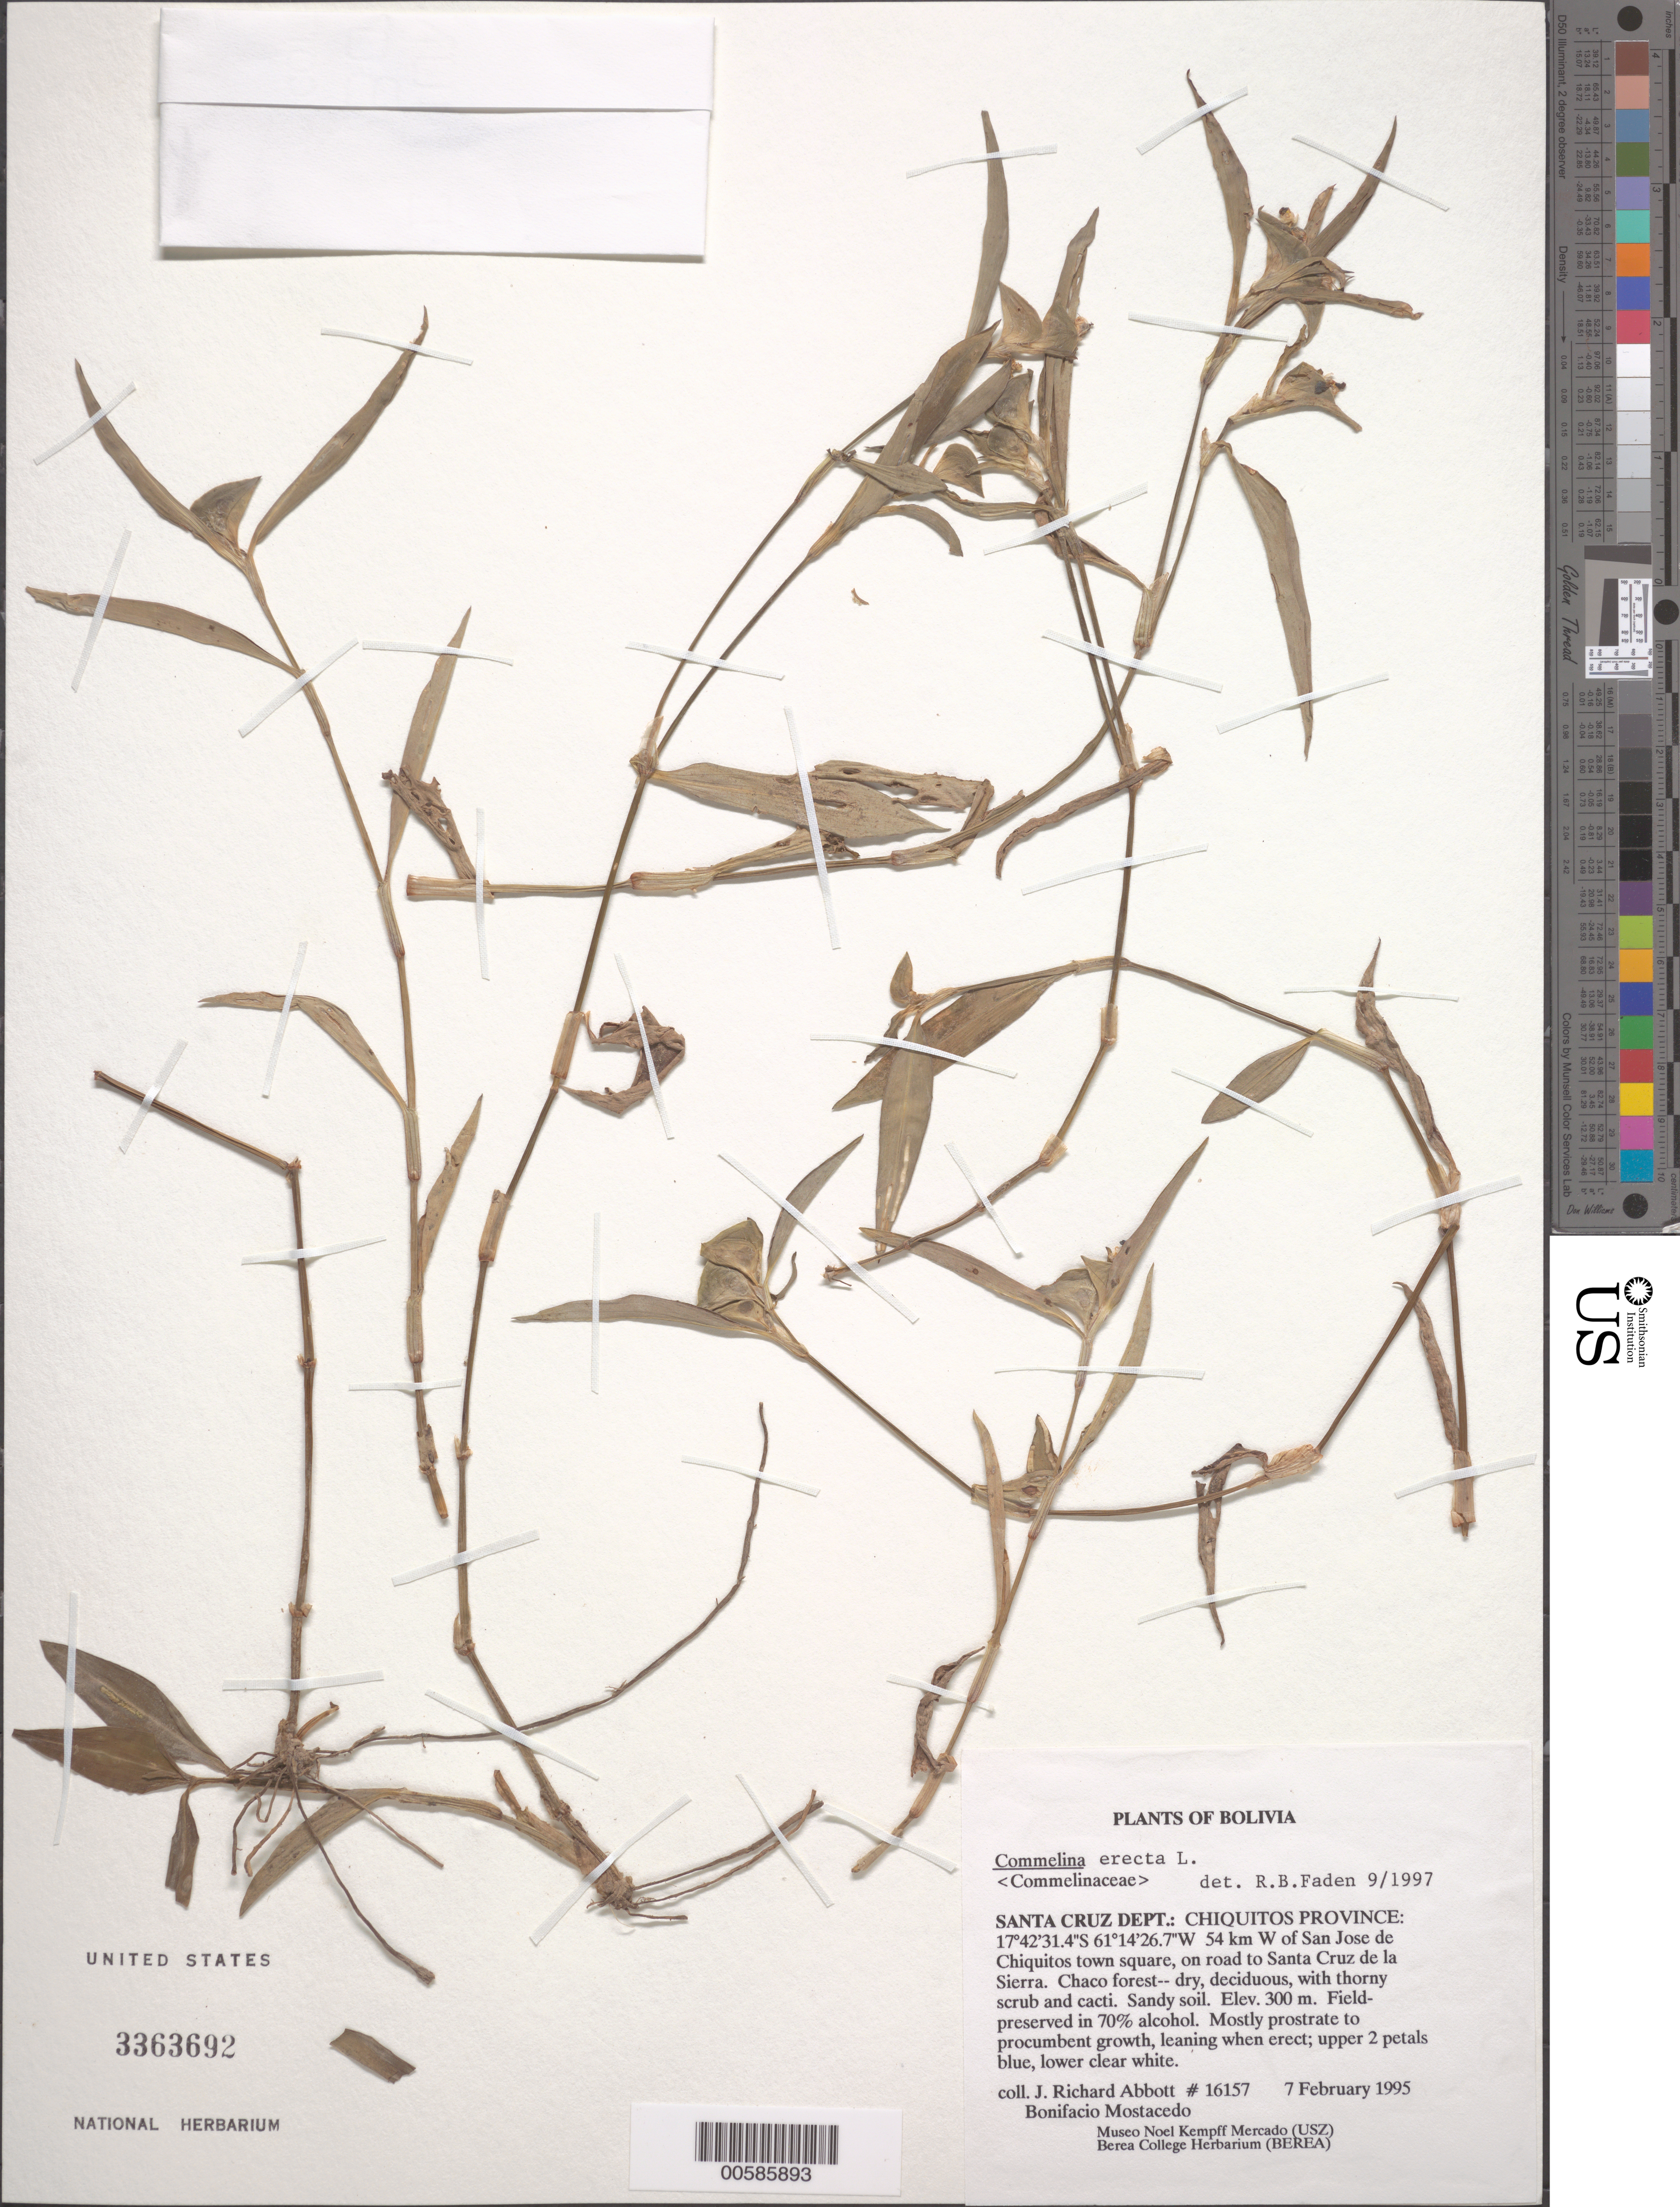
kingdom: Plantae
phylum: Tracheophyta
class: Liliopsida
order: Commelinales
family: Commelinaceae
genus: Commelina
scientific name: Commelina erecta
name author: L.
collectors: J. R. Abbott & B. Mostacedo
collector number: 16157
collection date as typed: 07 Feb 1995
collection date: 1995-02-07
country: Bolivia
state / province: Santa Cruz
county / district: Chiquitos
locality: W of San Jose de Chiquitos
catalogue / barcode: US 3363692